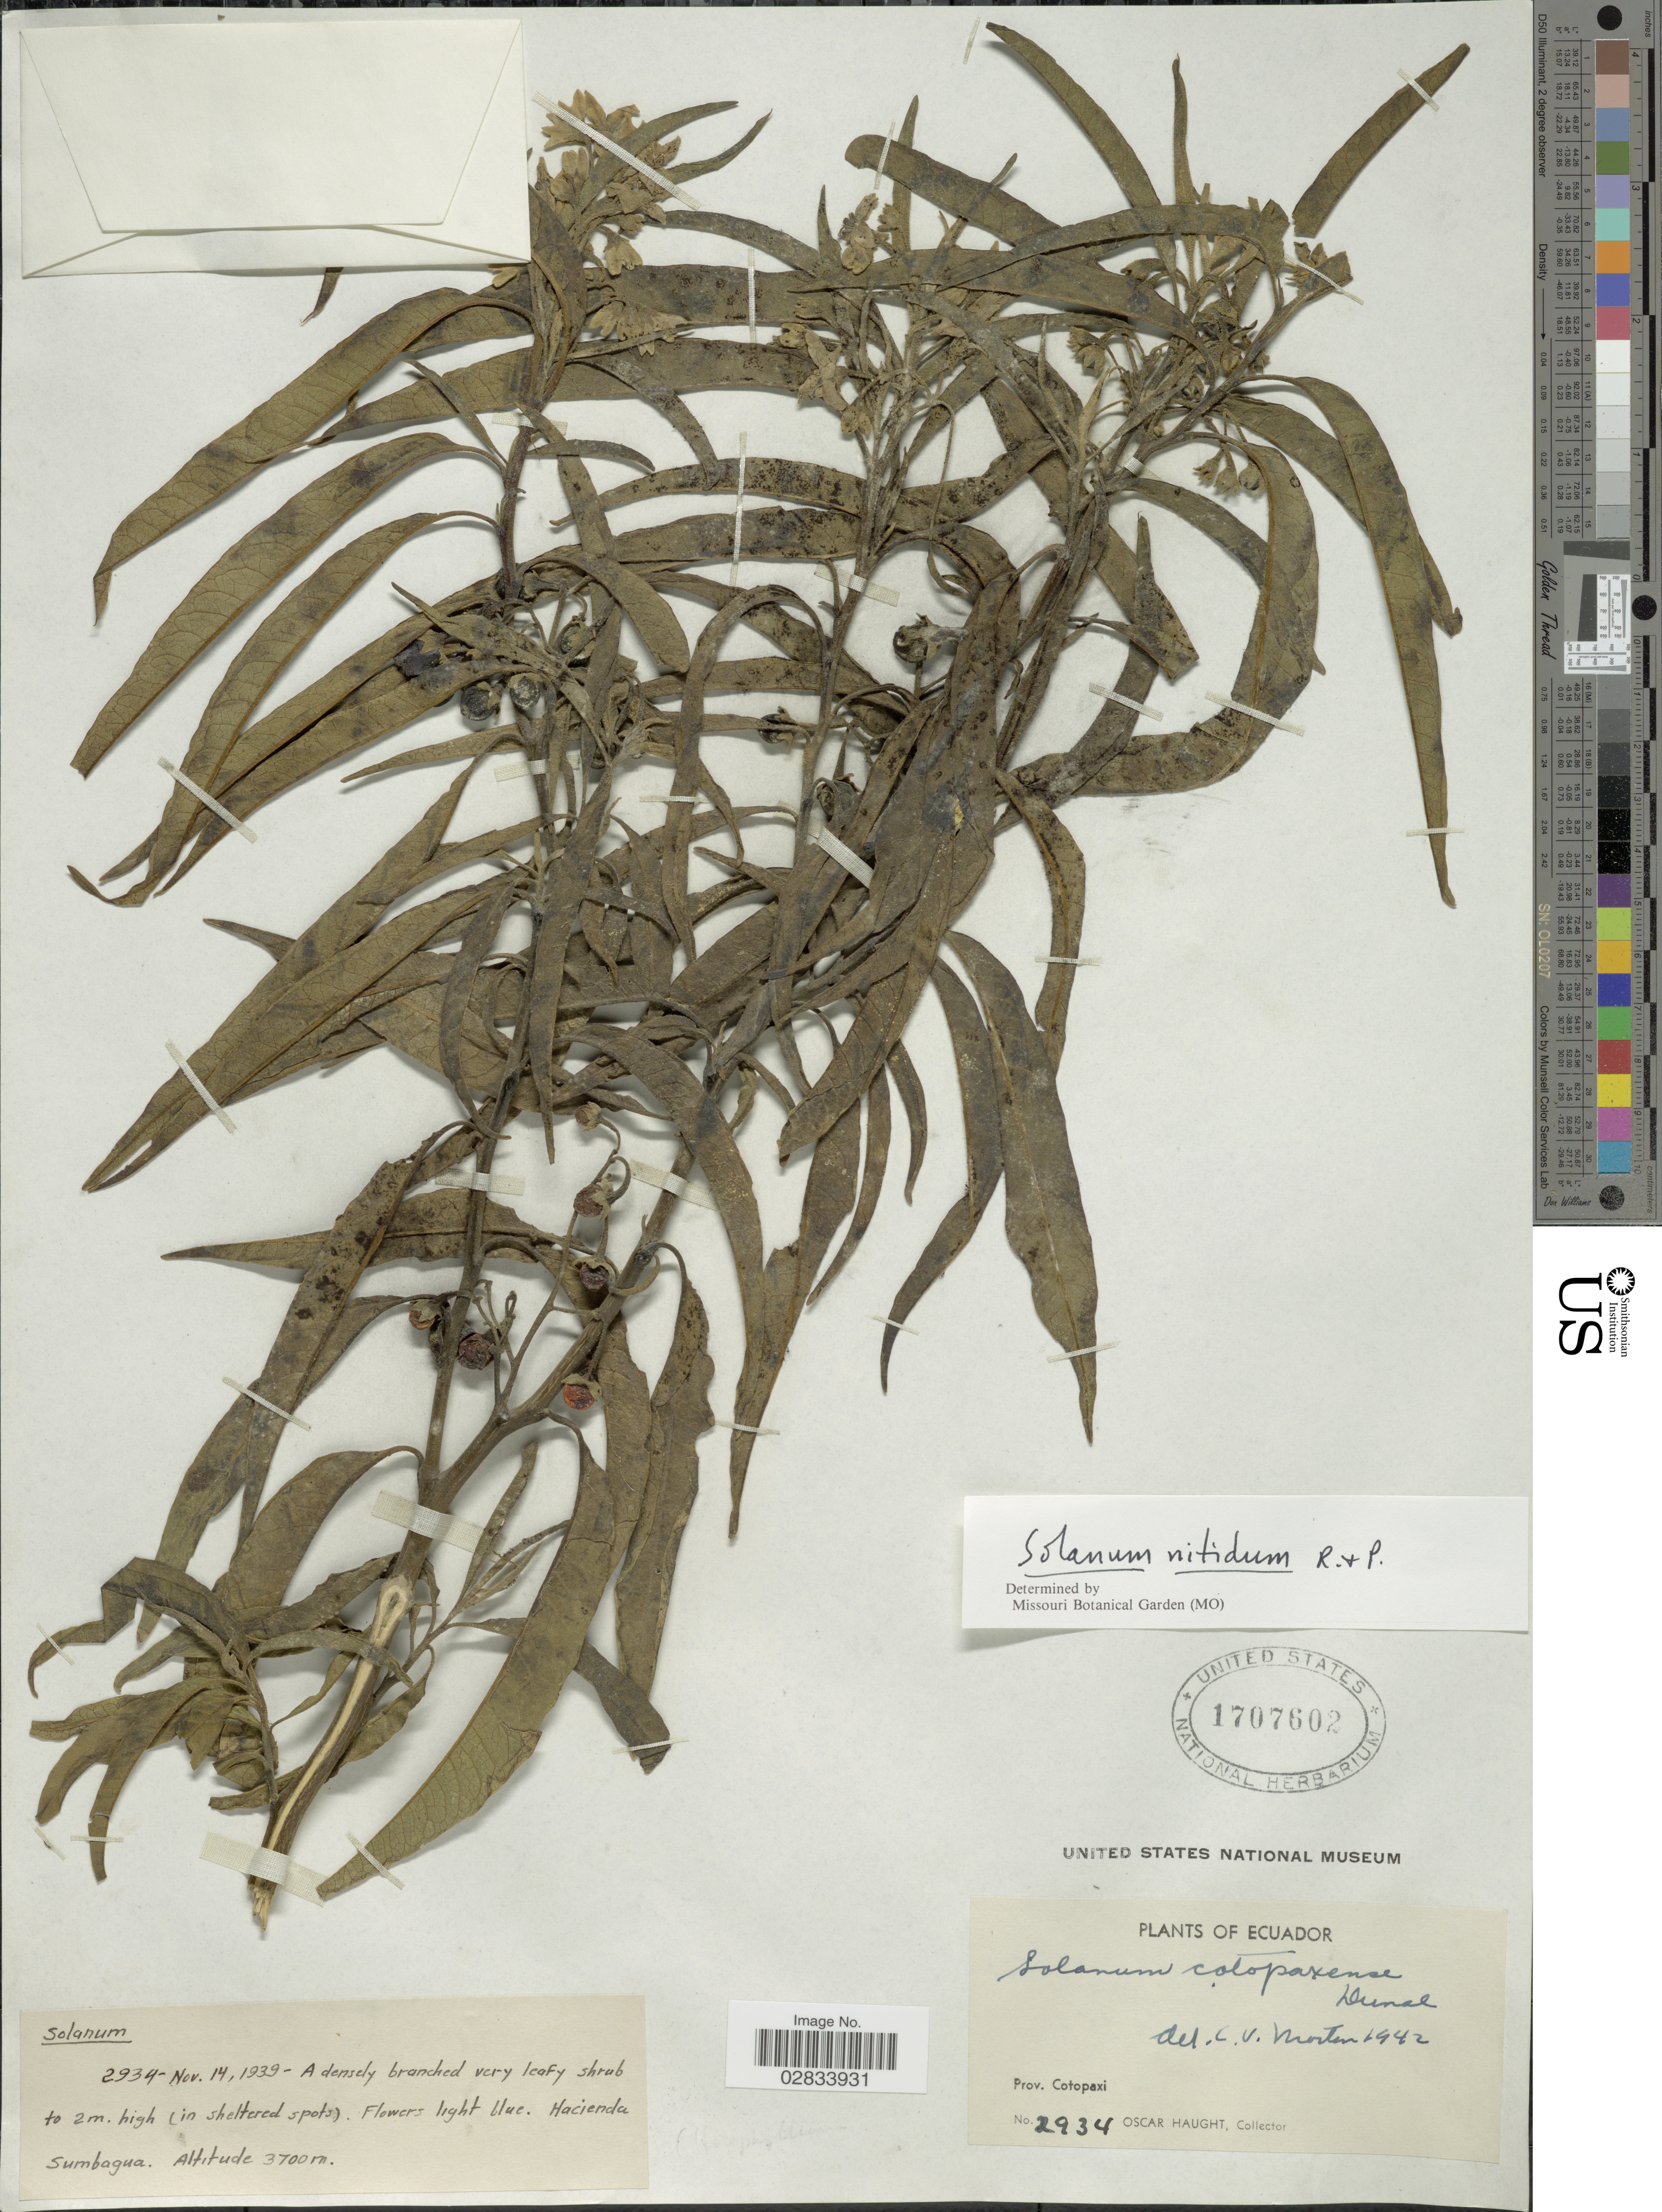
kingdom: Plantae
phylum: Tracheophyta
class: Magnoliopsida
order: Solanales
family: Solanaceae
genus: Solanum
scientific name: Solanum nitidum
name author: Ruiz & Pav.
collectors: O. Haught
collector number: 2934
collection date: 1939-11-14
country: Ecuador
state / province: Cotopaxi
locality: Prov. Cotopaxi, Hacienda Sumbagua.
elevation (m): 3700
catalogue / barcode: US 1707602